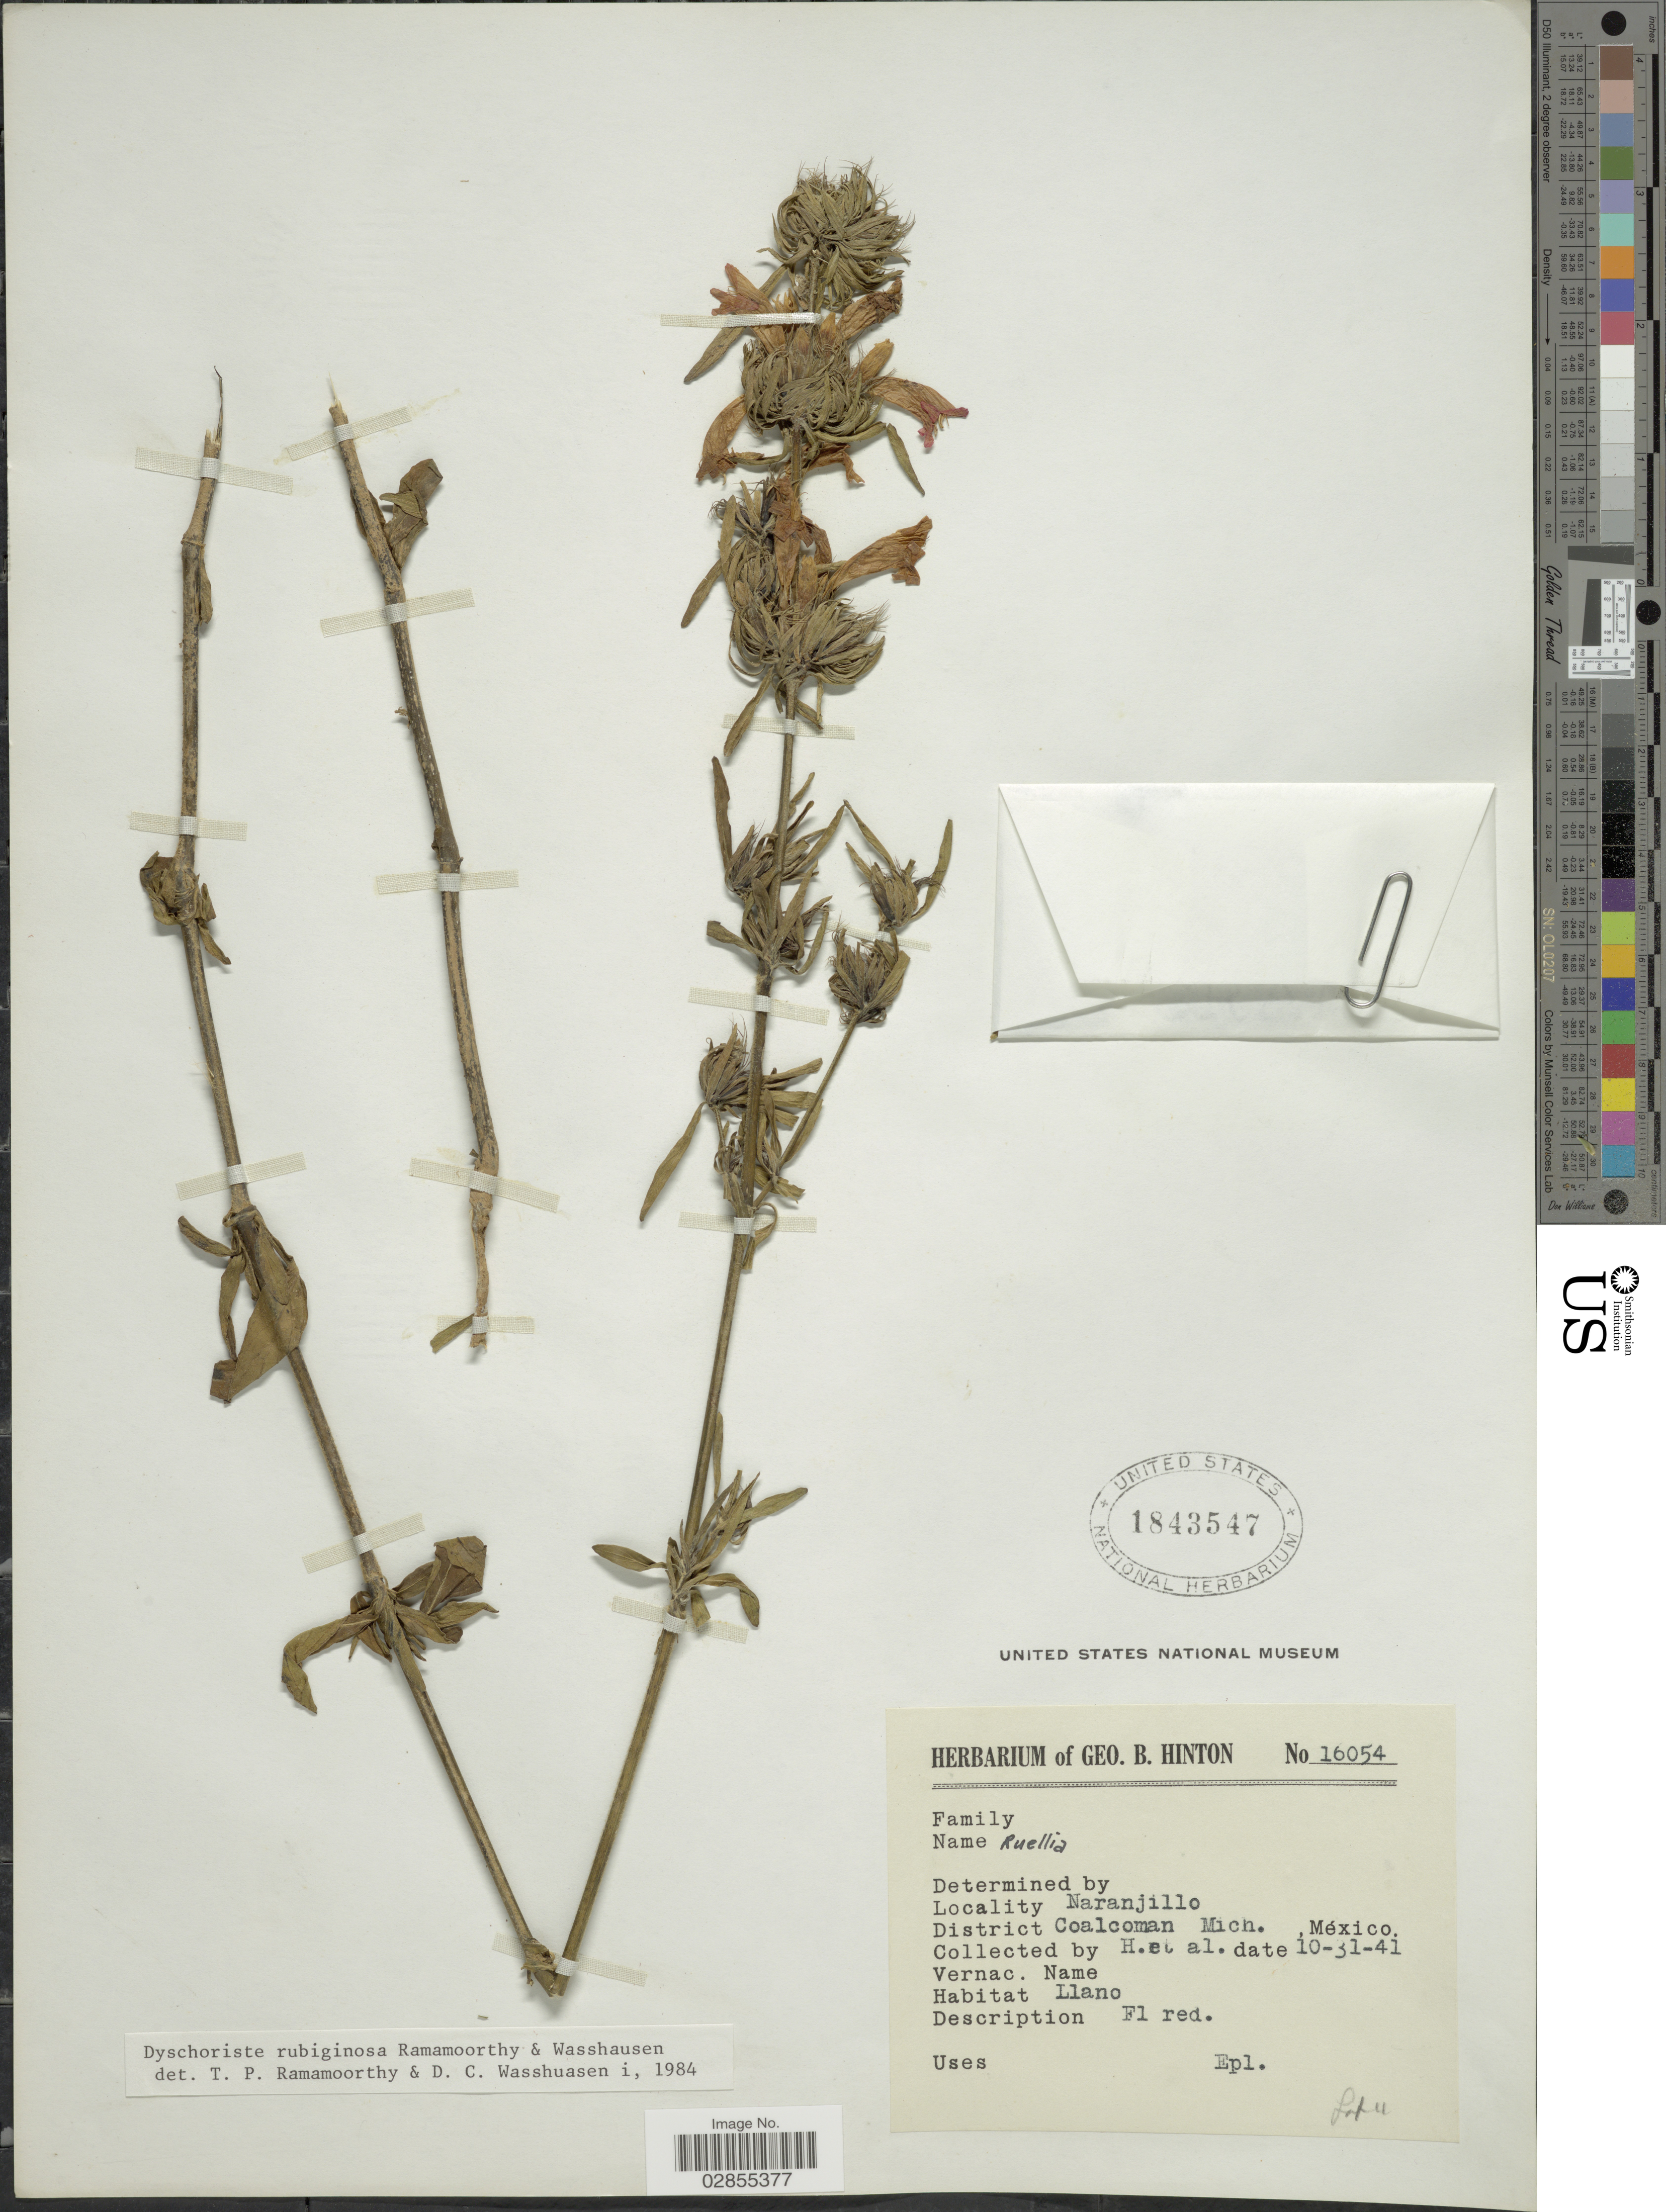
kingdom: Plantae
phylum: Tracheophyta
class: Magnoliopsida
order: Lamiales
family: Acanthaceae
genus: Dyschoriste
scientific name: Dyschoriste augustifolia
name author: Kuntze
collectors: G. B. Hinton & et al.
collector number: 16054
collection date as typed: Transcribed d/m/y: 31/10/41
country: Mexico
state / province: Michoacán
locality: Naranjillo, District Coalcoman Mich.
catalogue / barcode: US 1853547